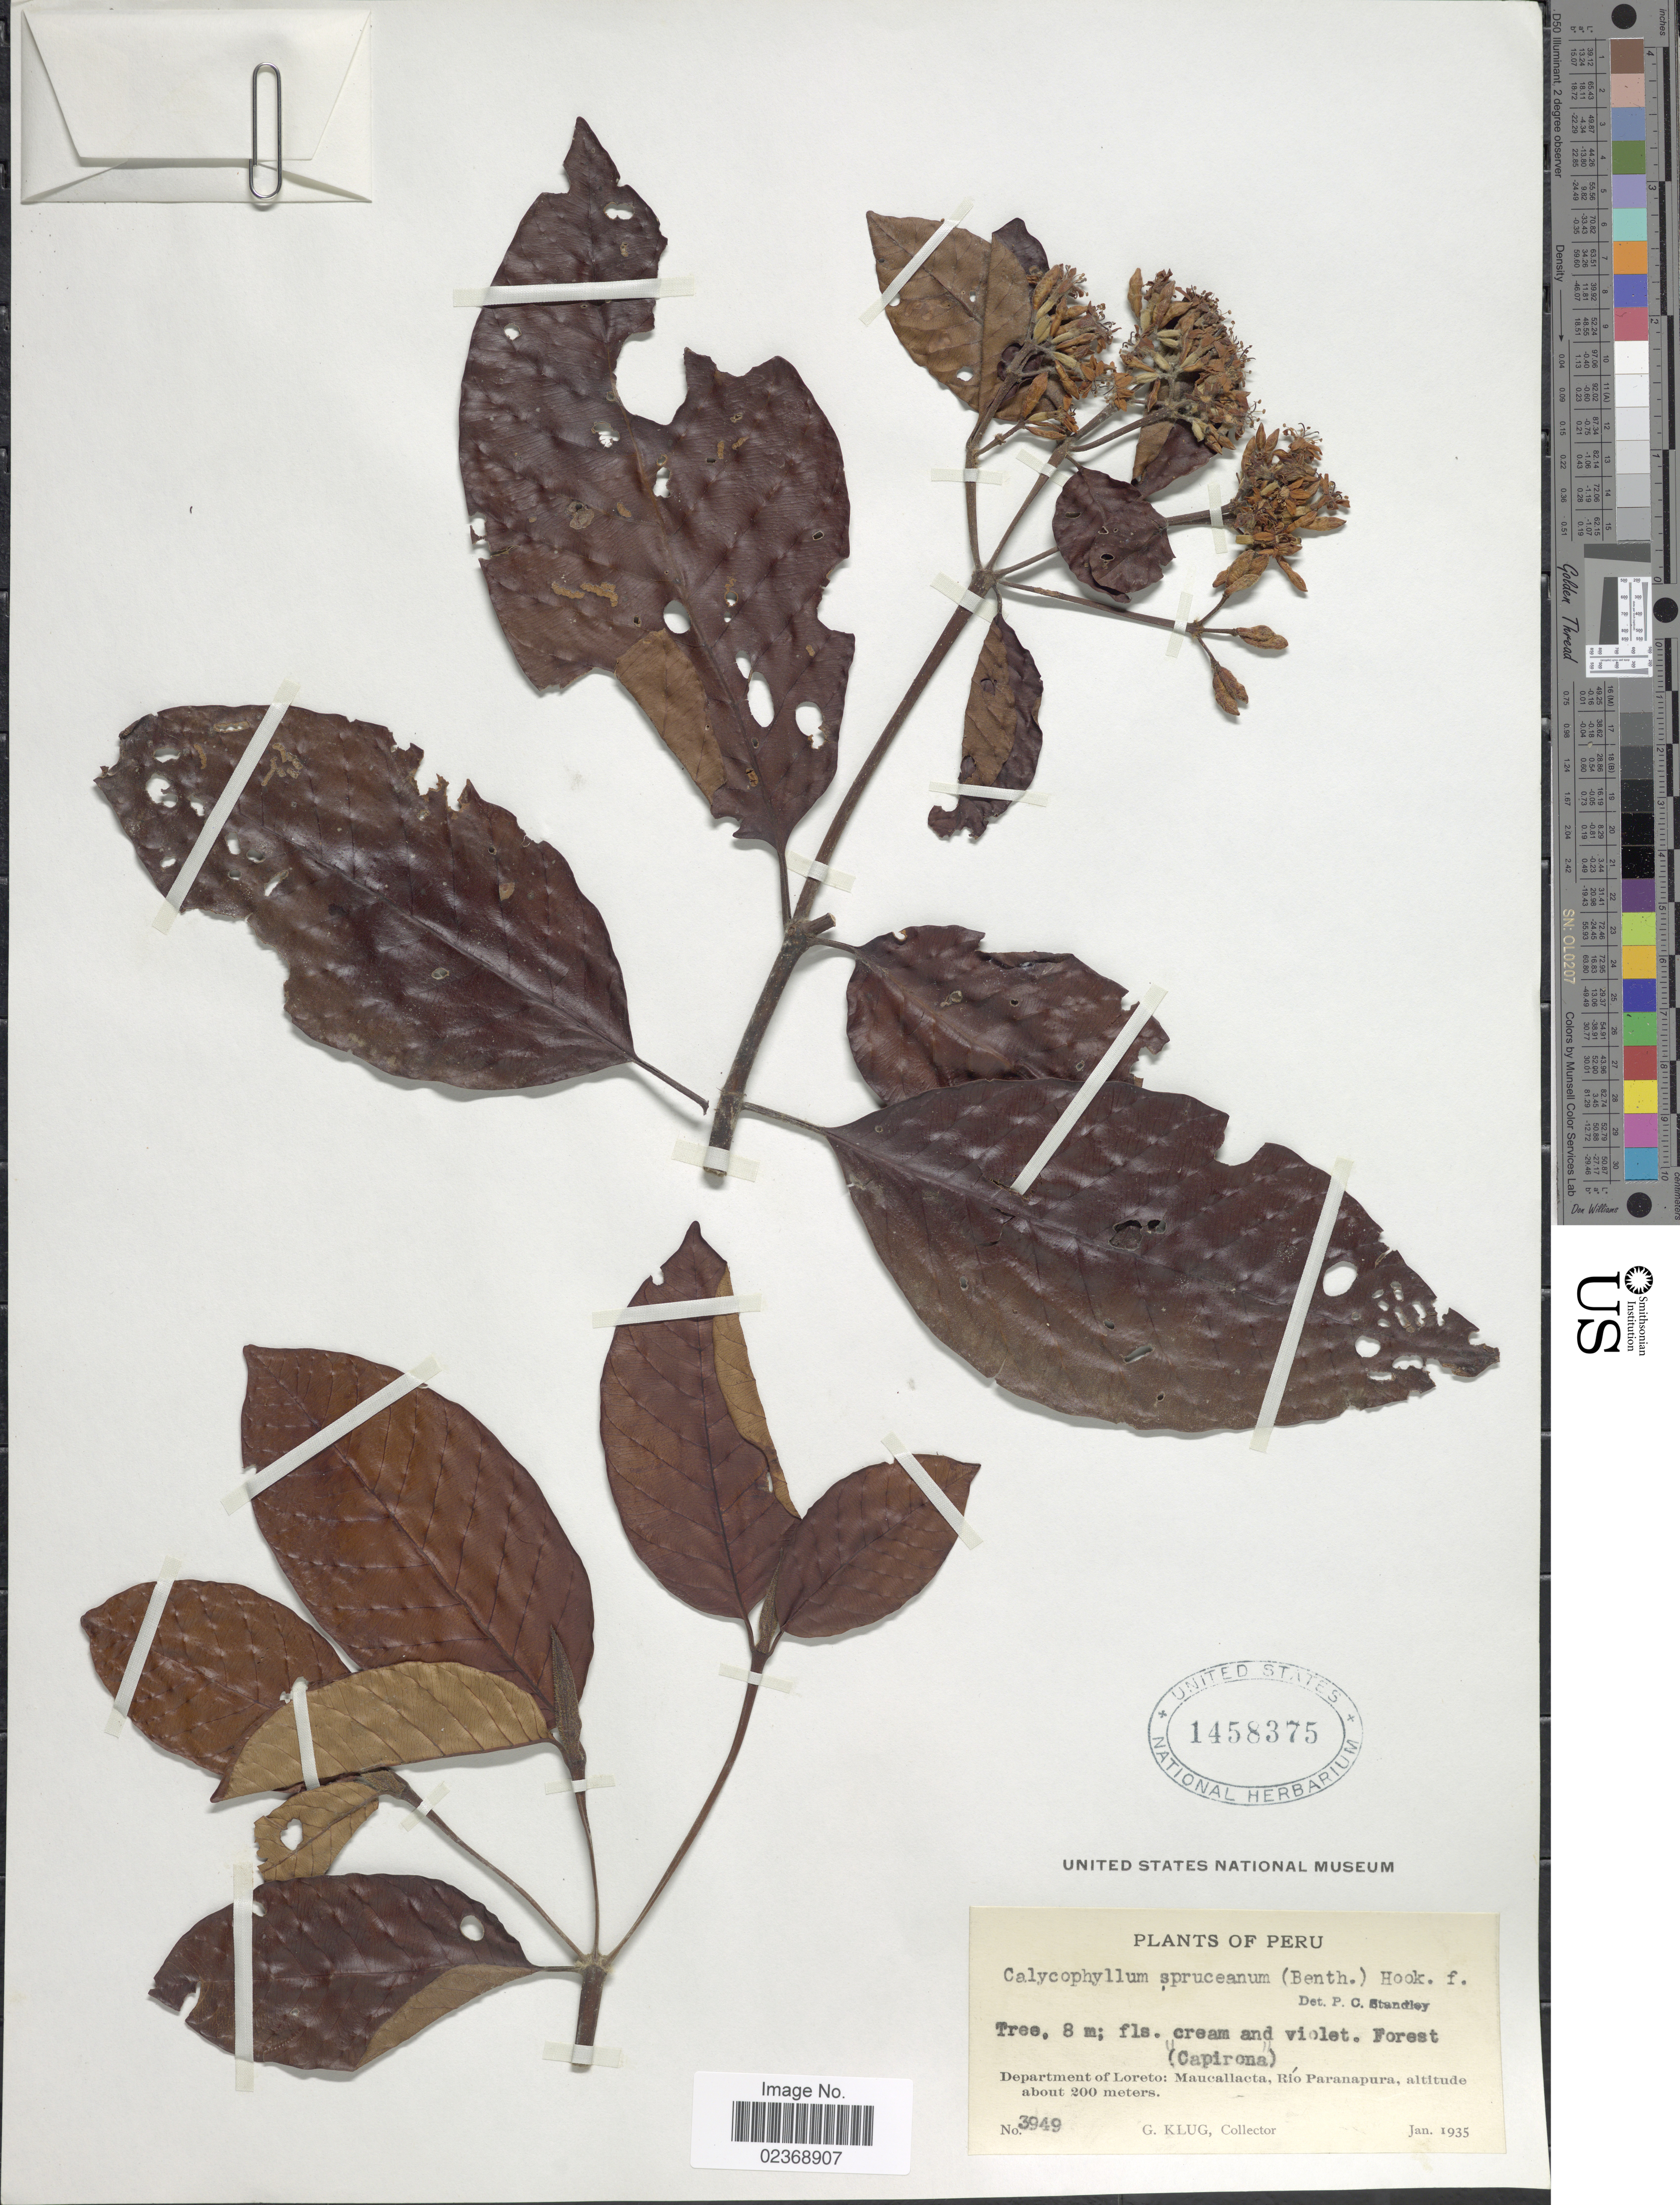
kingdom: Plantae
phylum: Tracheophyta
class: Magnoliopsida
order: Gentianales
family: Rubiaceae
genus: Calycophyllum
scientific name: Calycophyllum spruceanum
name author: (Benth.) Hook. f. ex K. Schum.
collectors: G. Klug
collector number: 3949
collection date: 1935-01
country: Peru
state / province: Loreto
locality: Maucallacta, Rio Paranapura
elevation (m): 200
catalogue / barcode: US 1458375